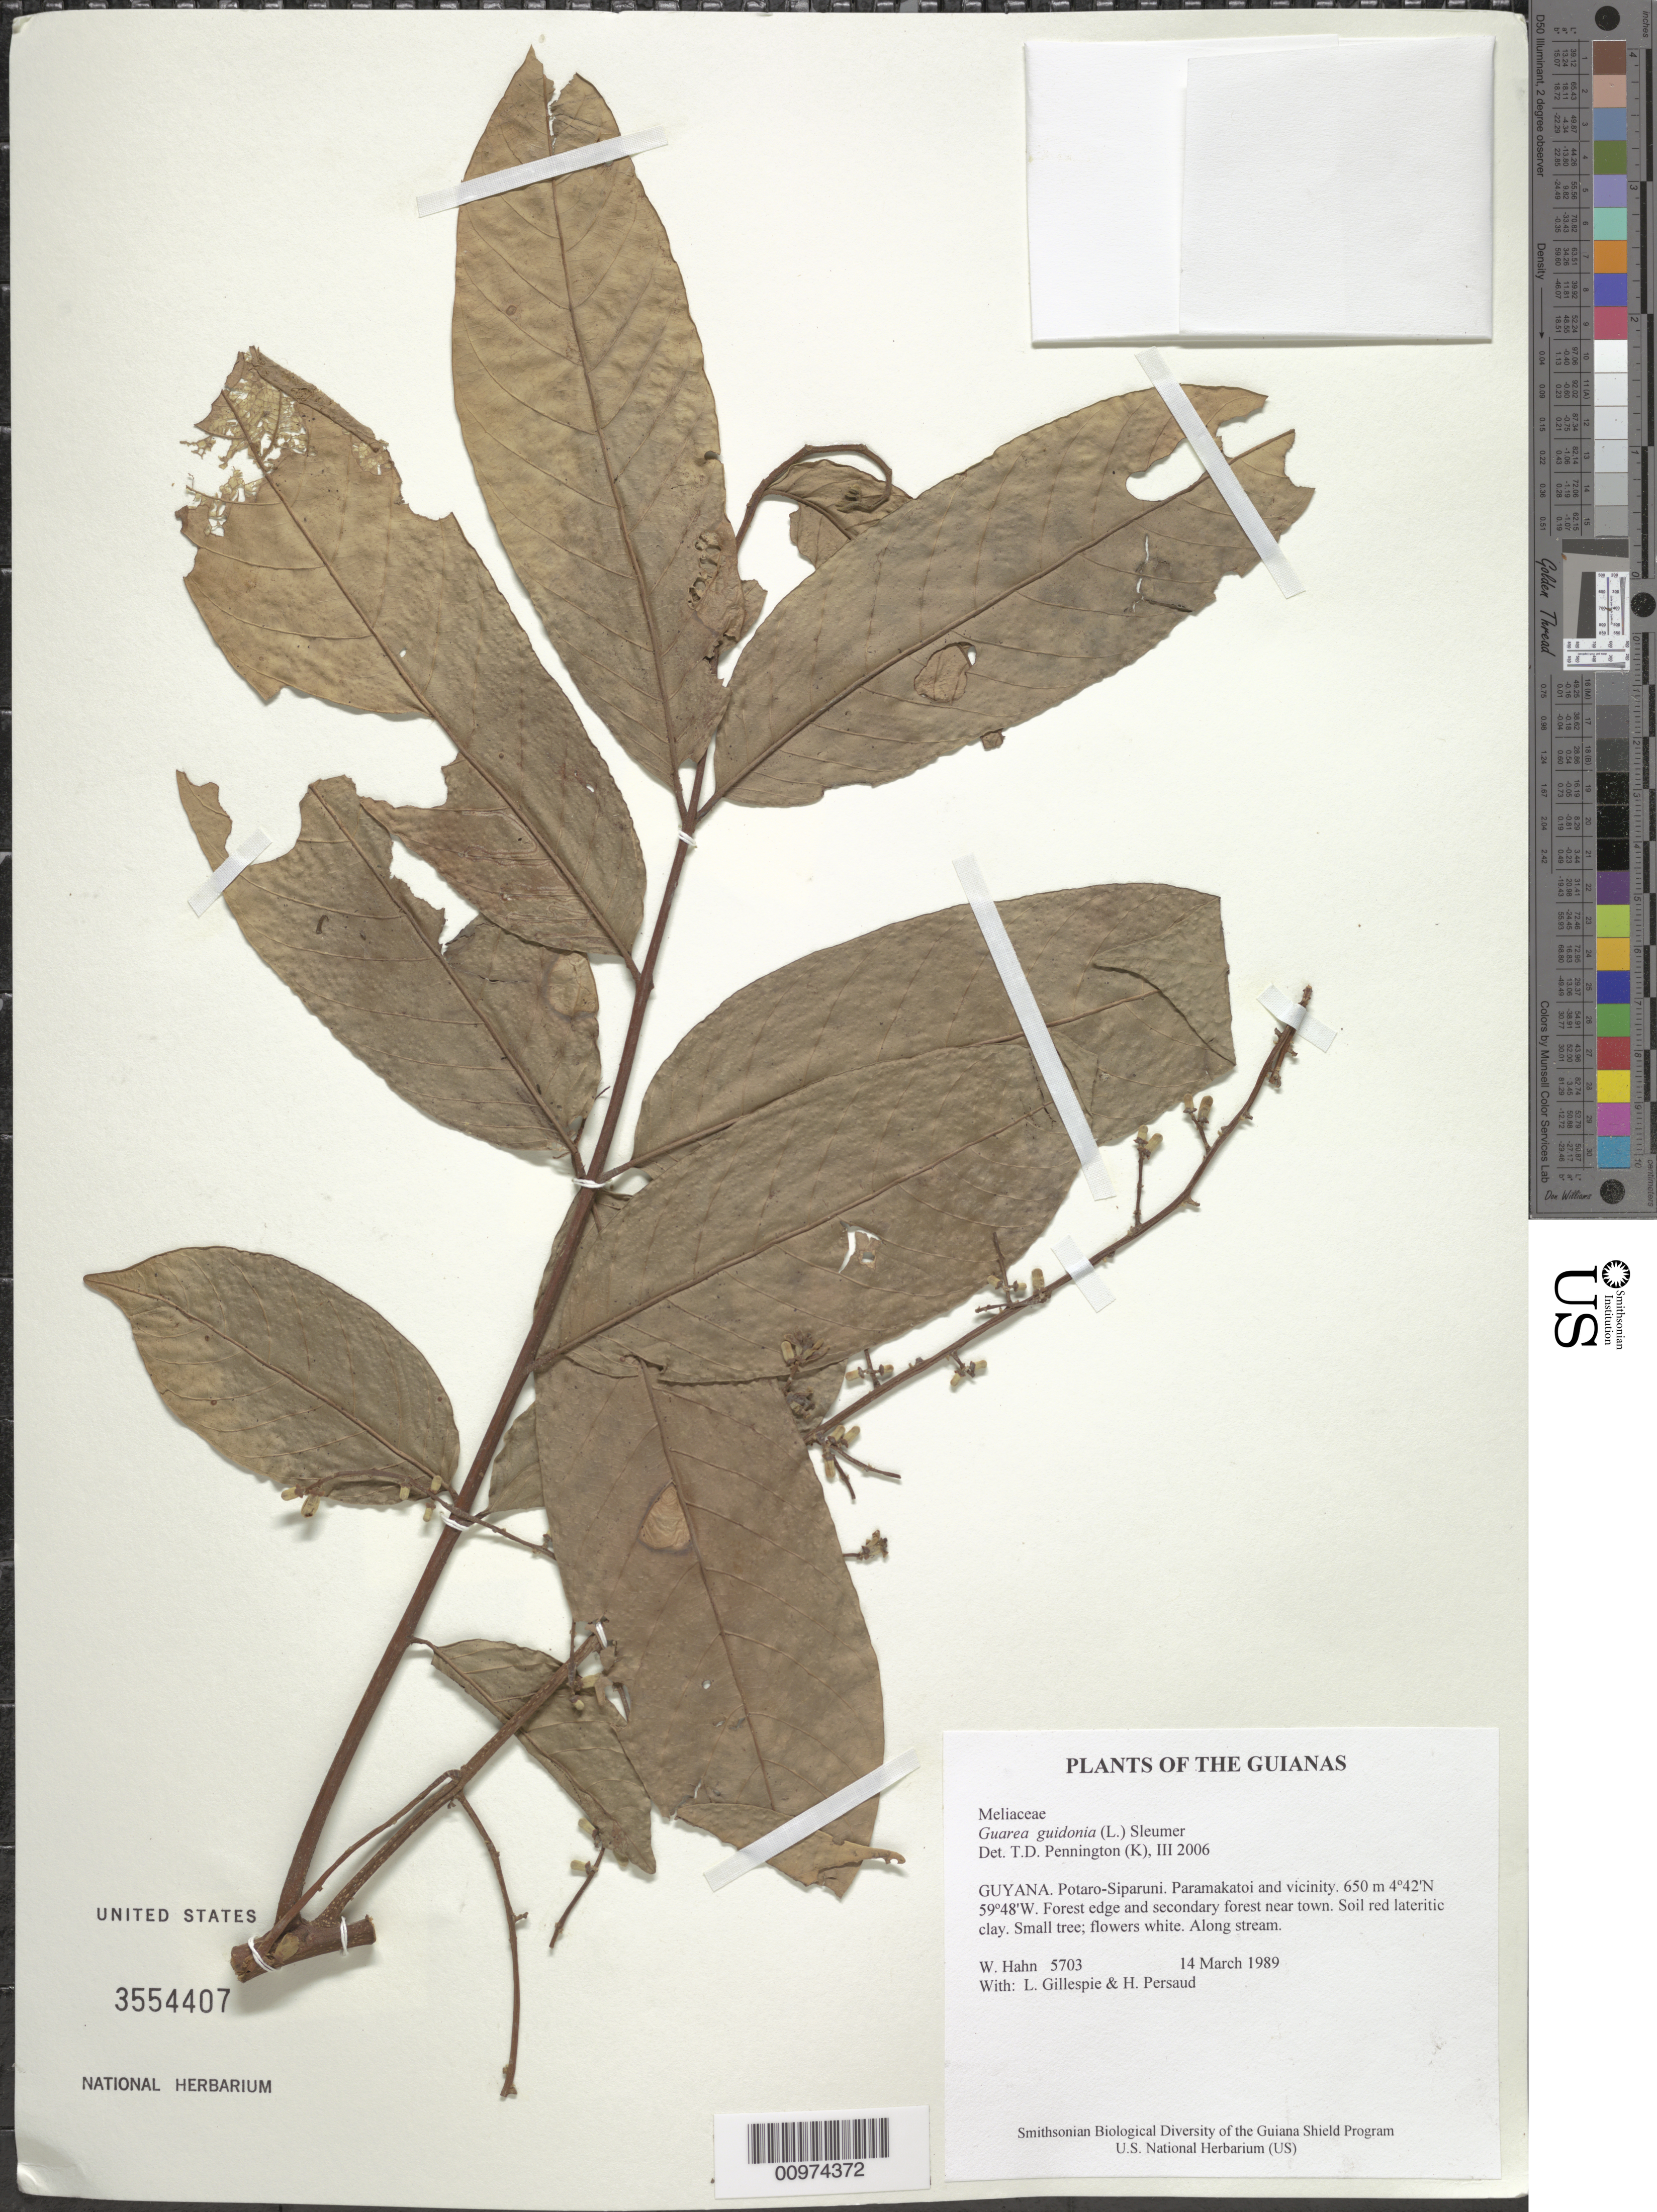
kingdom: Plantae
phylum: Tracheophyta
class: Magnoliopsida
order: Sapindales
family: Meliaceae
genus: Guarea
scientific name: Guarea guidonia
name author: (L.) Sleumer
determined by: Pennington, T. D., (K)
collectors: W. Hahn, L. J. Gillespie & H. Persaud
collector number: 5703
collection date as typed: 14 March 1989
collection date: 1989-03-14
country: Guyana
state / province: Potaro-Siparuni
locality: Paramakatoi and vicinity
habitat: Forest edge and secondary forest near town. Soil red lateritic clay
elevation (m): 650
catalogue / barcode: US 3554407